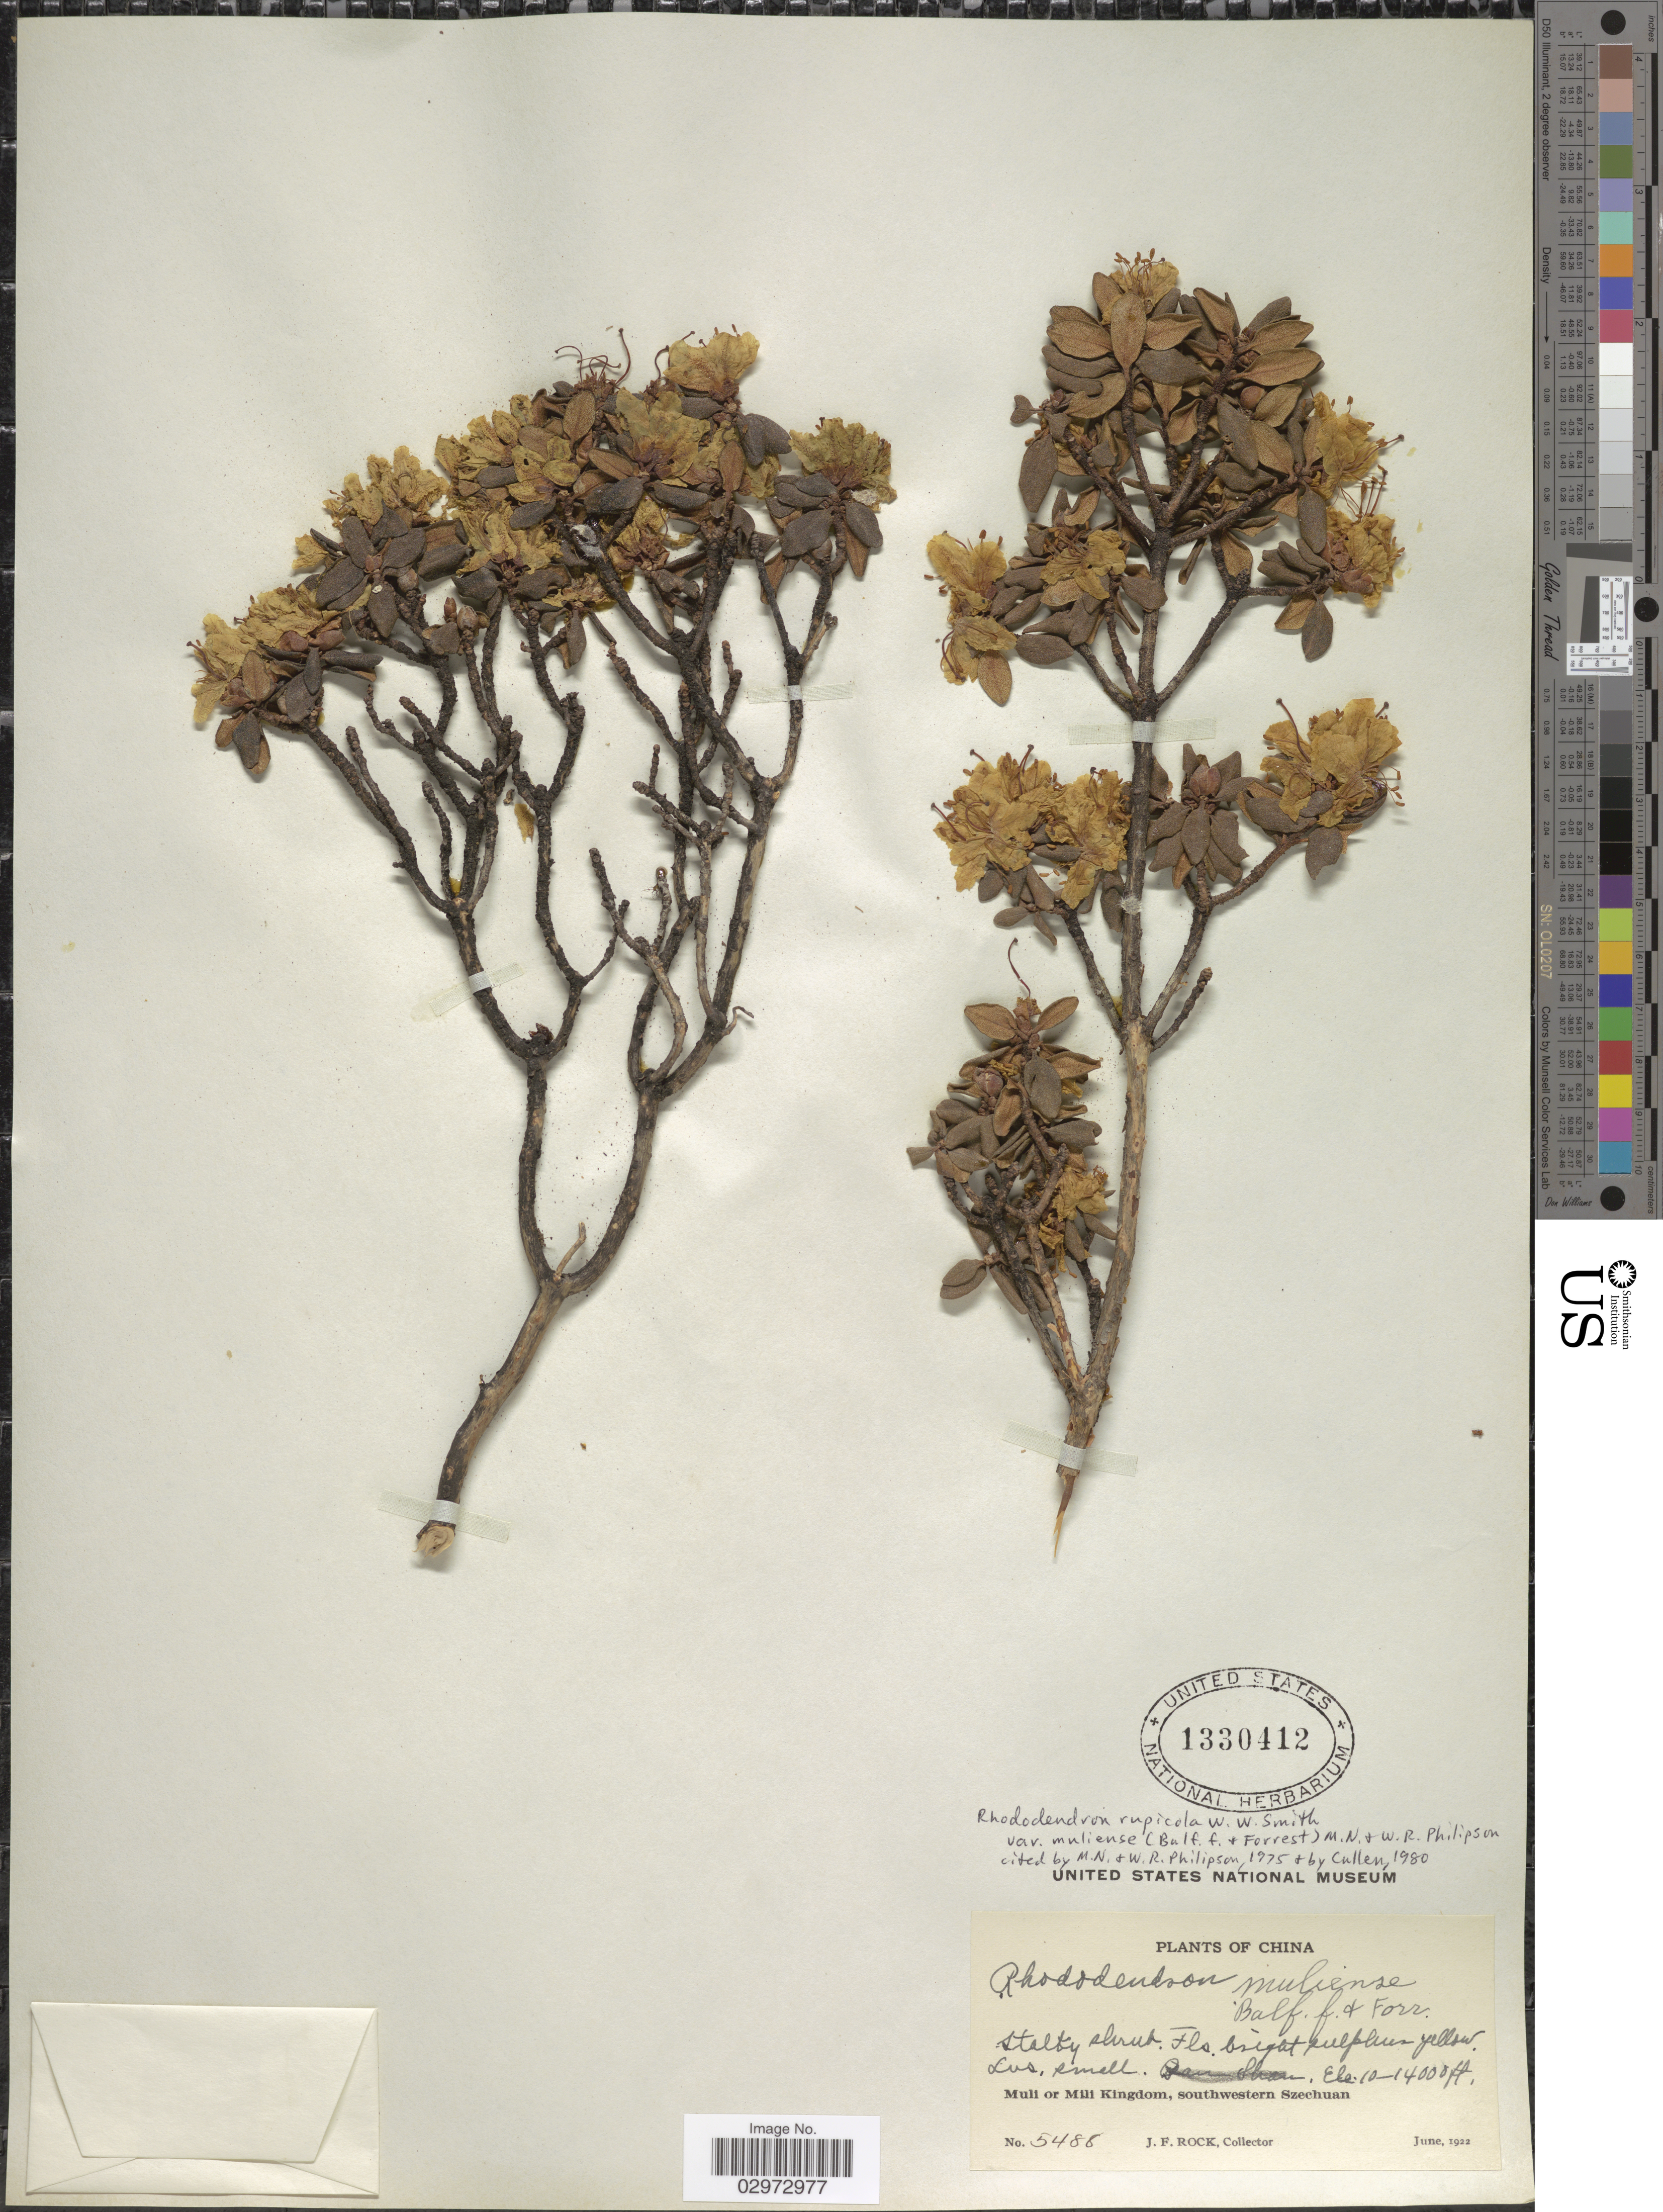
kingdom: Plantae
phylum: Tracheophyta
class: Magnoliopsida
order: Ericales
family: Ericaceae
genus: Rhododendron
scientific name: Rhododendron rupicola var. muliense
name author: (Balf. f. & Forrest) Philipson & M. N. Philipson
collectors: J. Rock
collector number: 5488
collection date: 1922-06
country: China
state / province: Sichuan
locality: Muli or Mili Kingdom, southwestern Szechuan.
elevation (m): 3048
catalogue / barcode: US 1330412